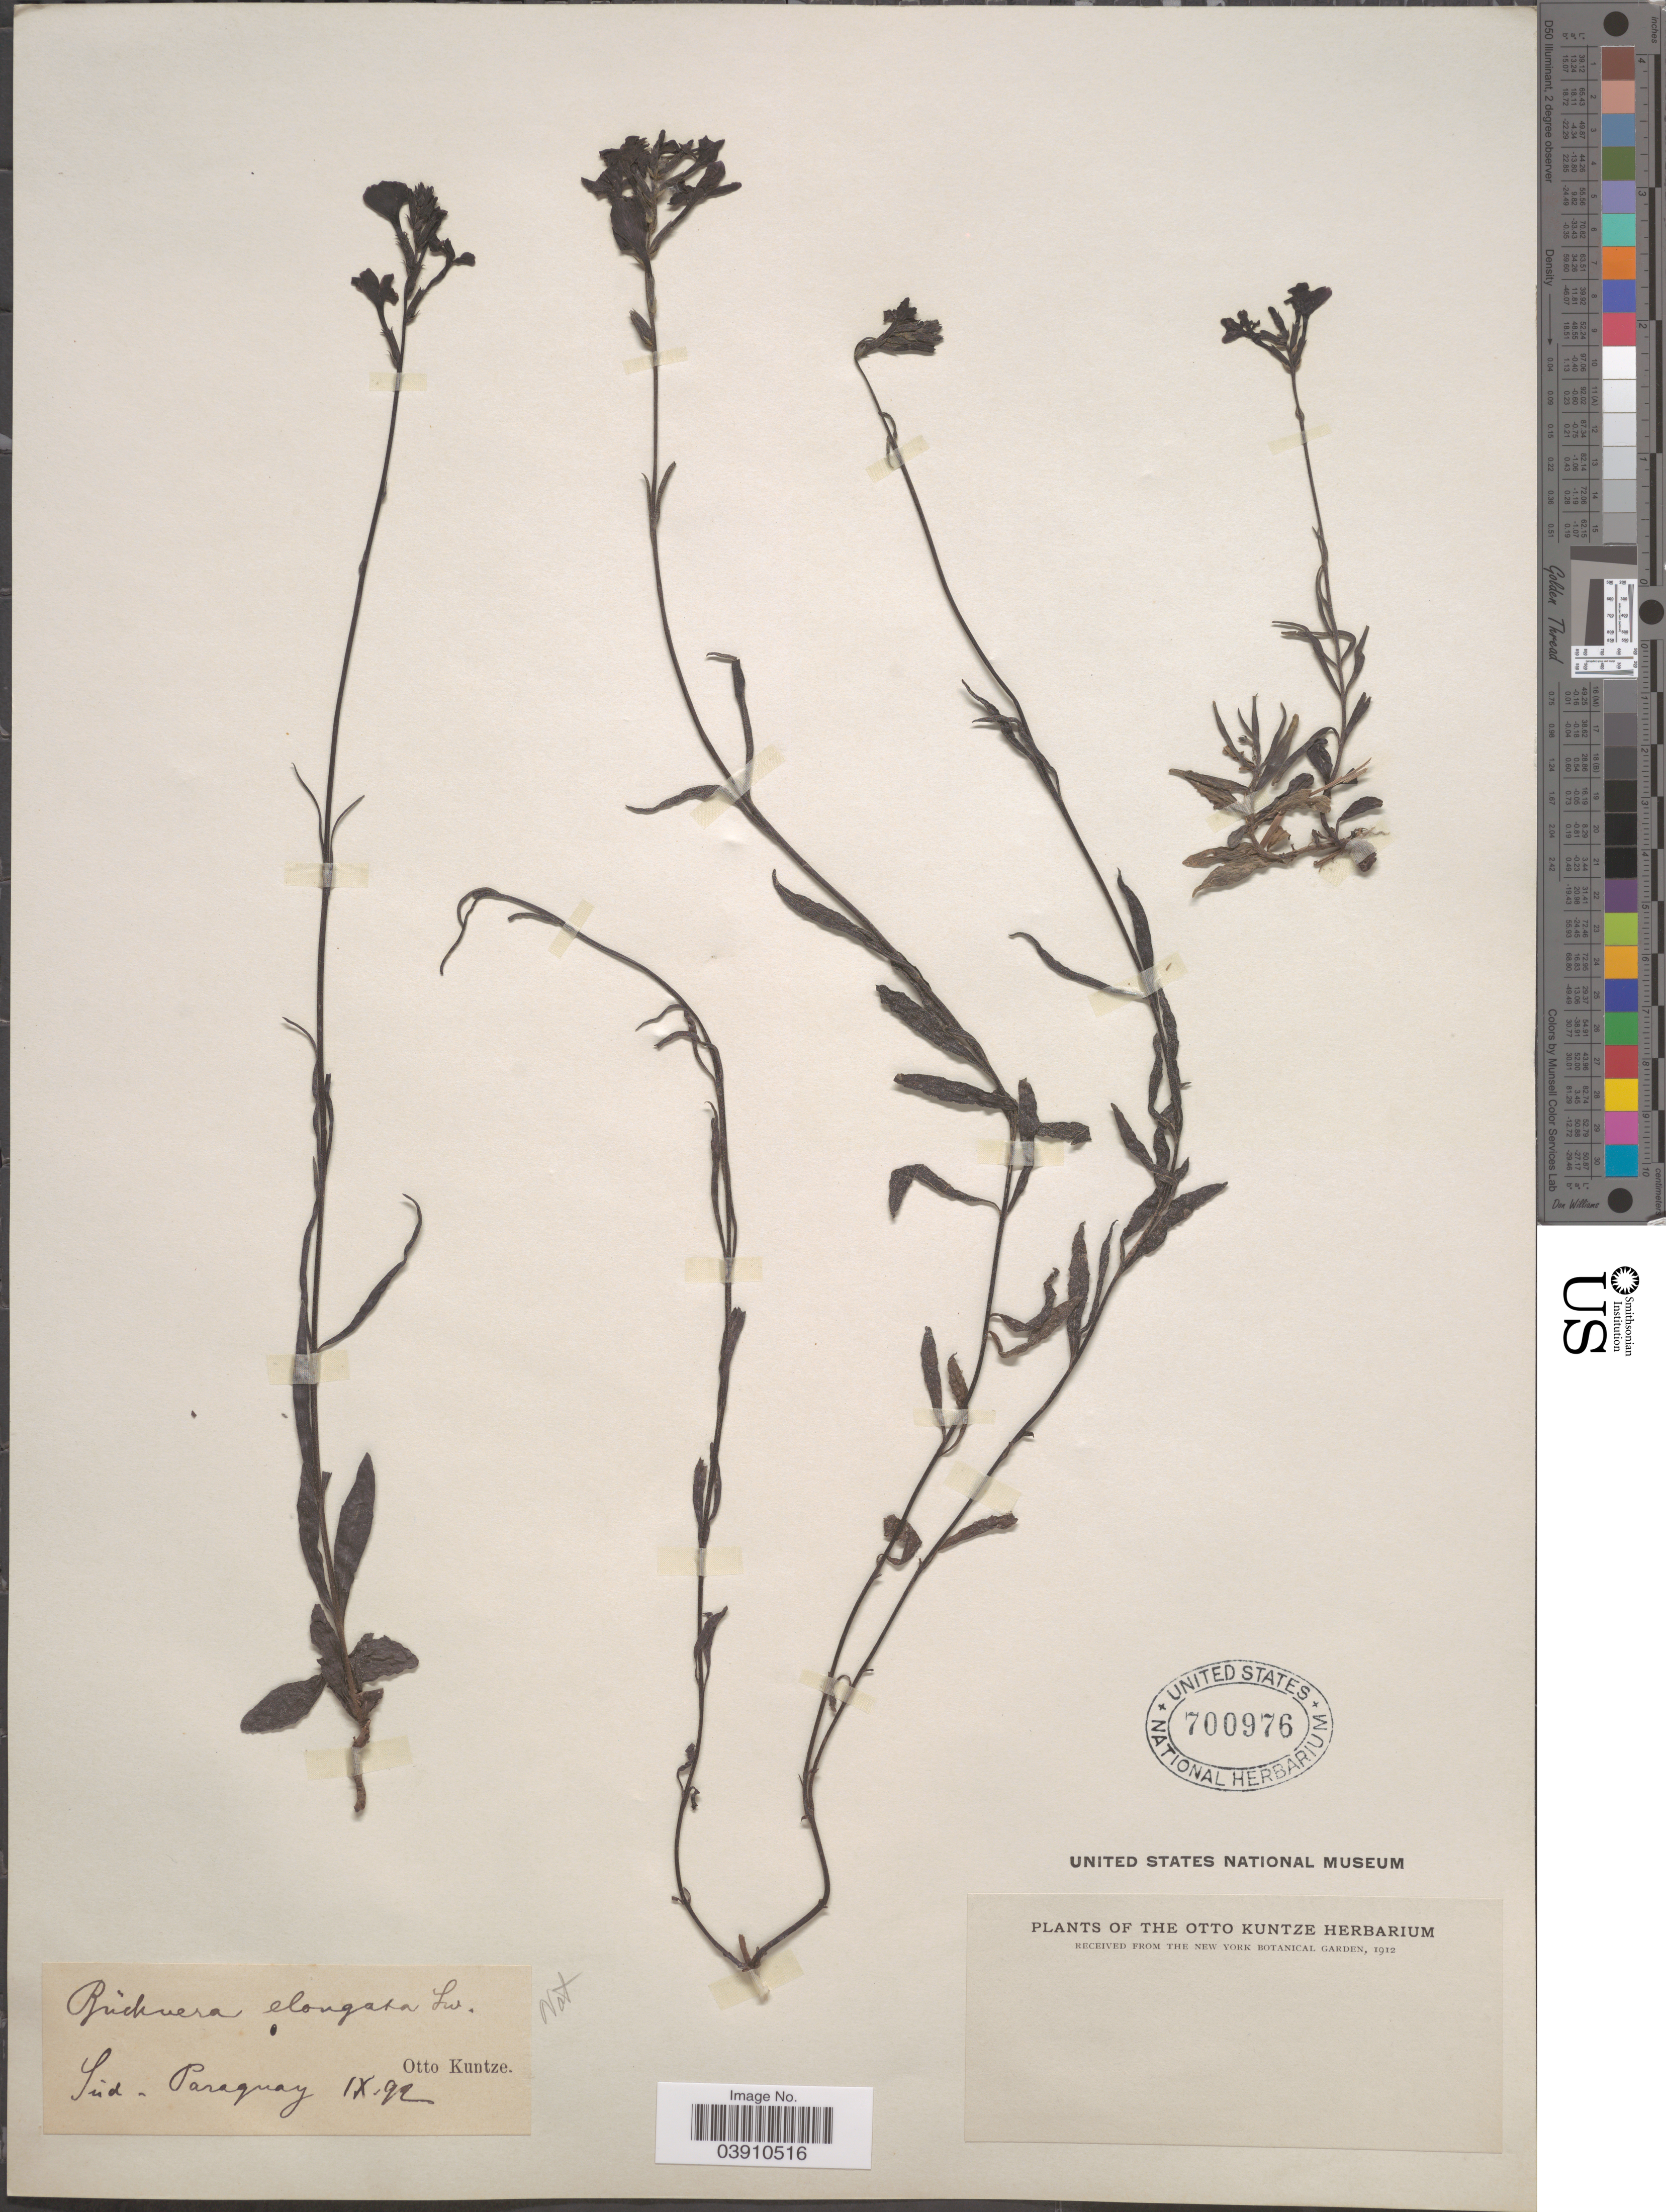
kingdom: Plantae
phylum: Tracheophyta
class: Magnoliopsida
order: Lamiales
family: Orobanchaceae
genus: Buchnera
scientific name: Buchnera elongata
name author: Sw.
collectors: C.E.O. Kuntze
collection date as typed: Transcribed d/m/y: /9/92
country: Paraguay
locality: Süd-Paraguay.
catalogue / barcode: US 700976